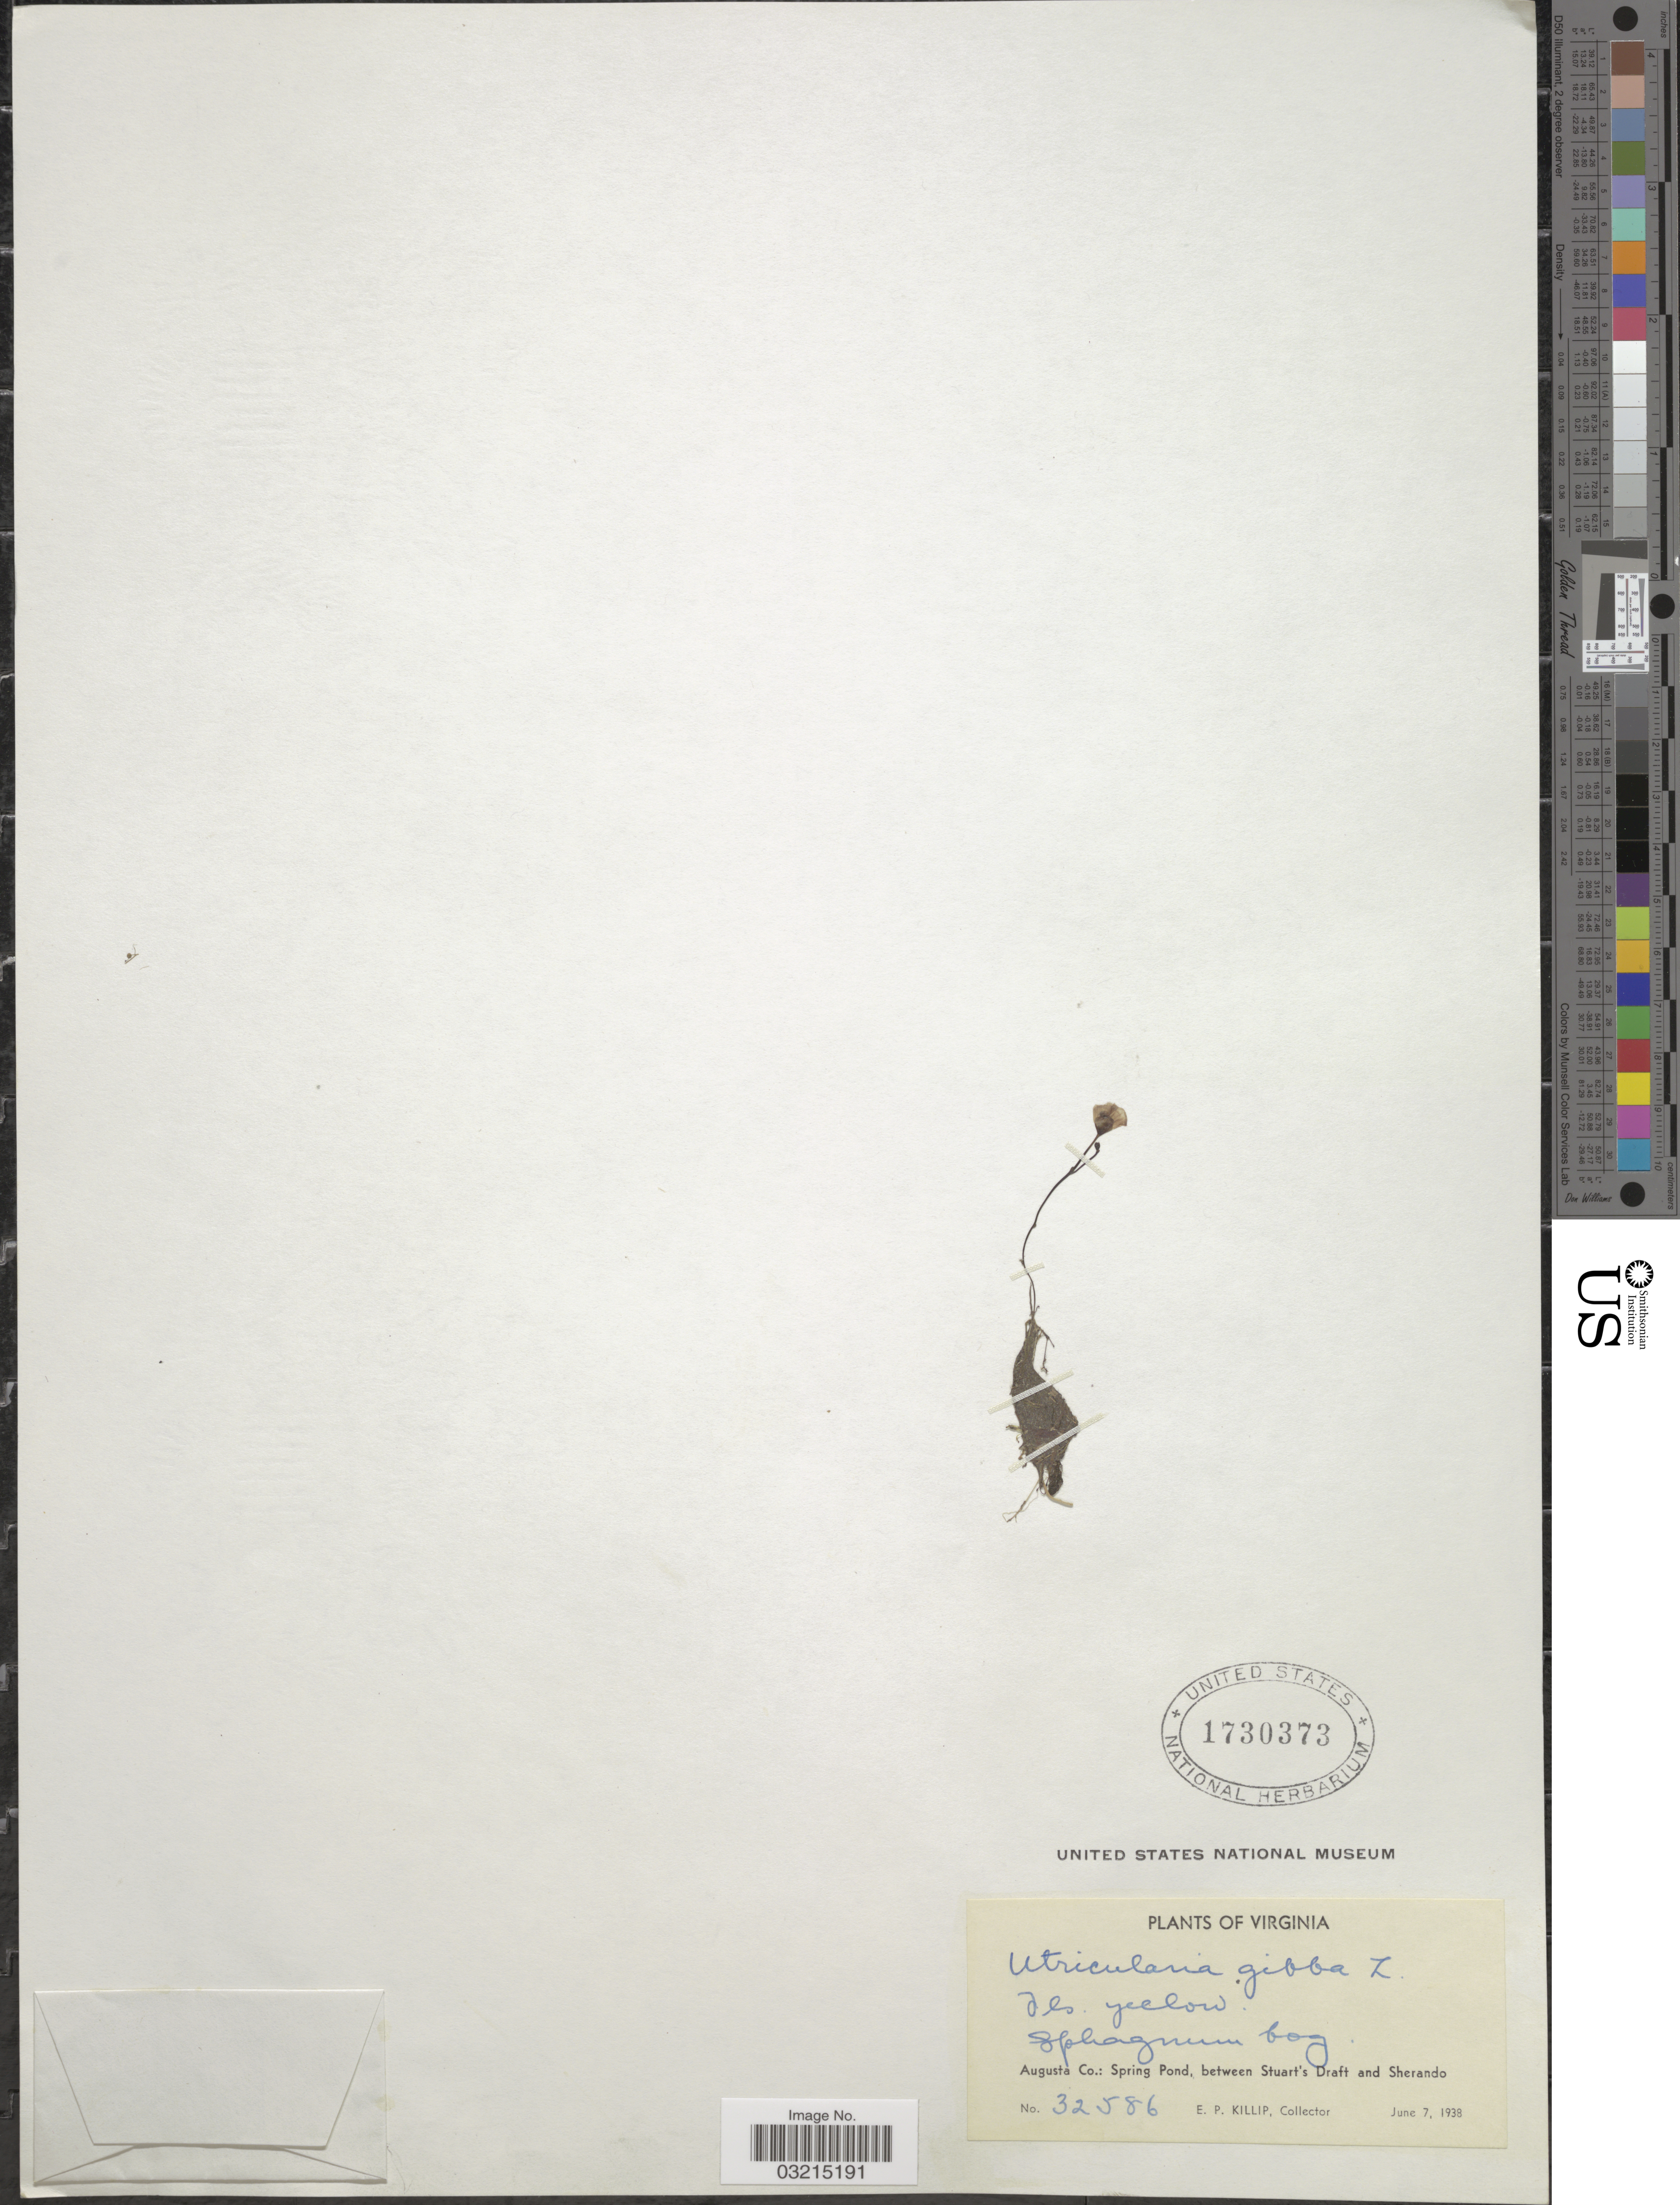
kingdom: Plantae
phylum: Tracheophyta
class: Magnoliopsida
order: Lamiales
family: Lentibulariaceae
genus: Utricularia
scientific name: Utricularia gibba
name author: L.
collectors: E. P. Killip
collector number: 32586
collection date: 1938-06-07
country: United States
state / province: Virginia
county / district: Augusta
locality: Augusta Co.: Spring Pond, between Stuart's Draft and Sherando.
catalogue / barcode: US 1730373